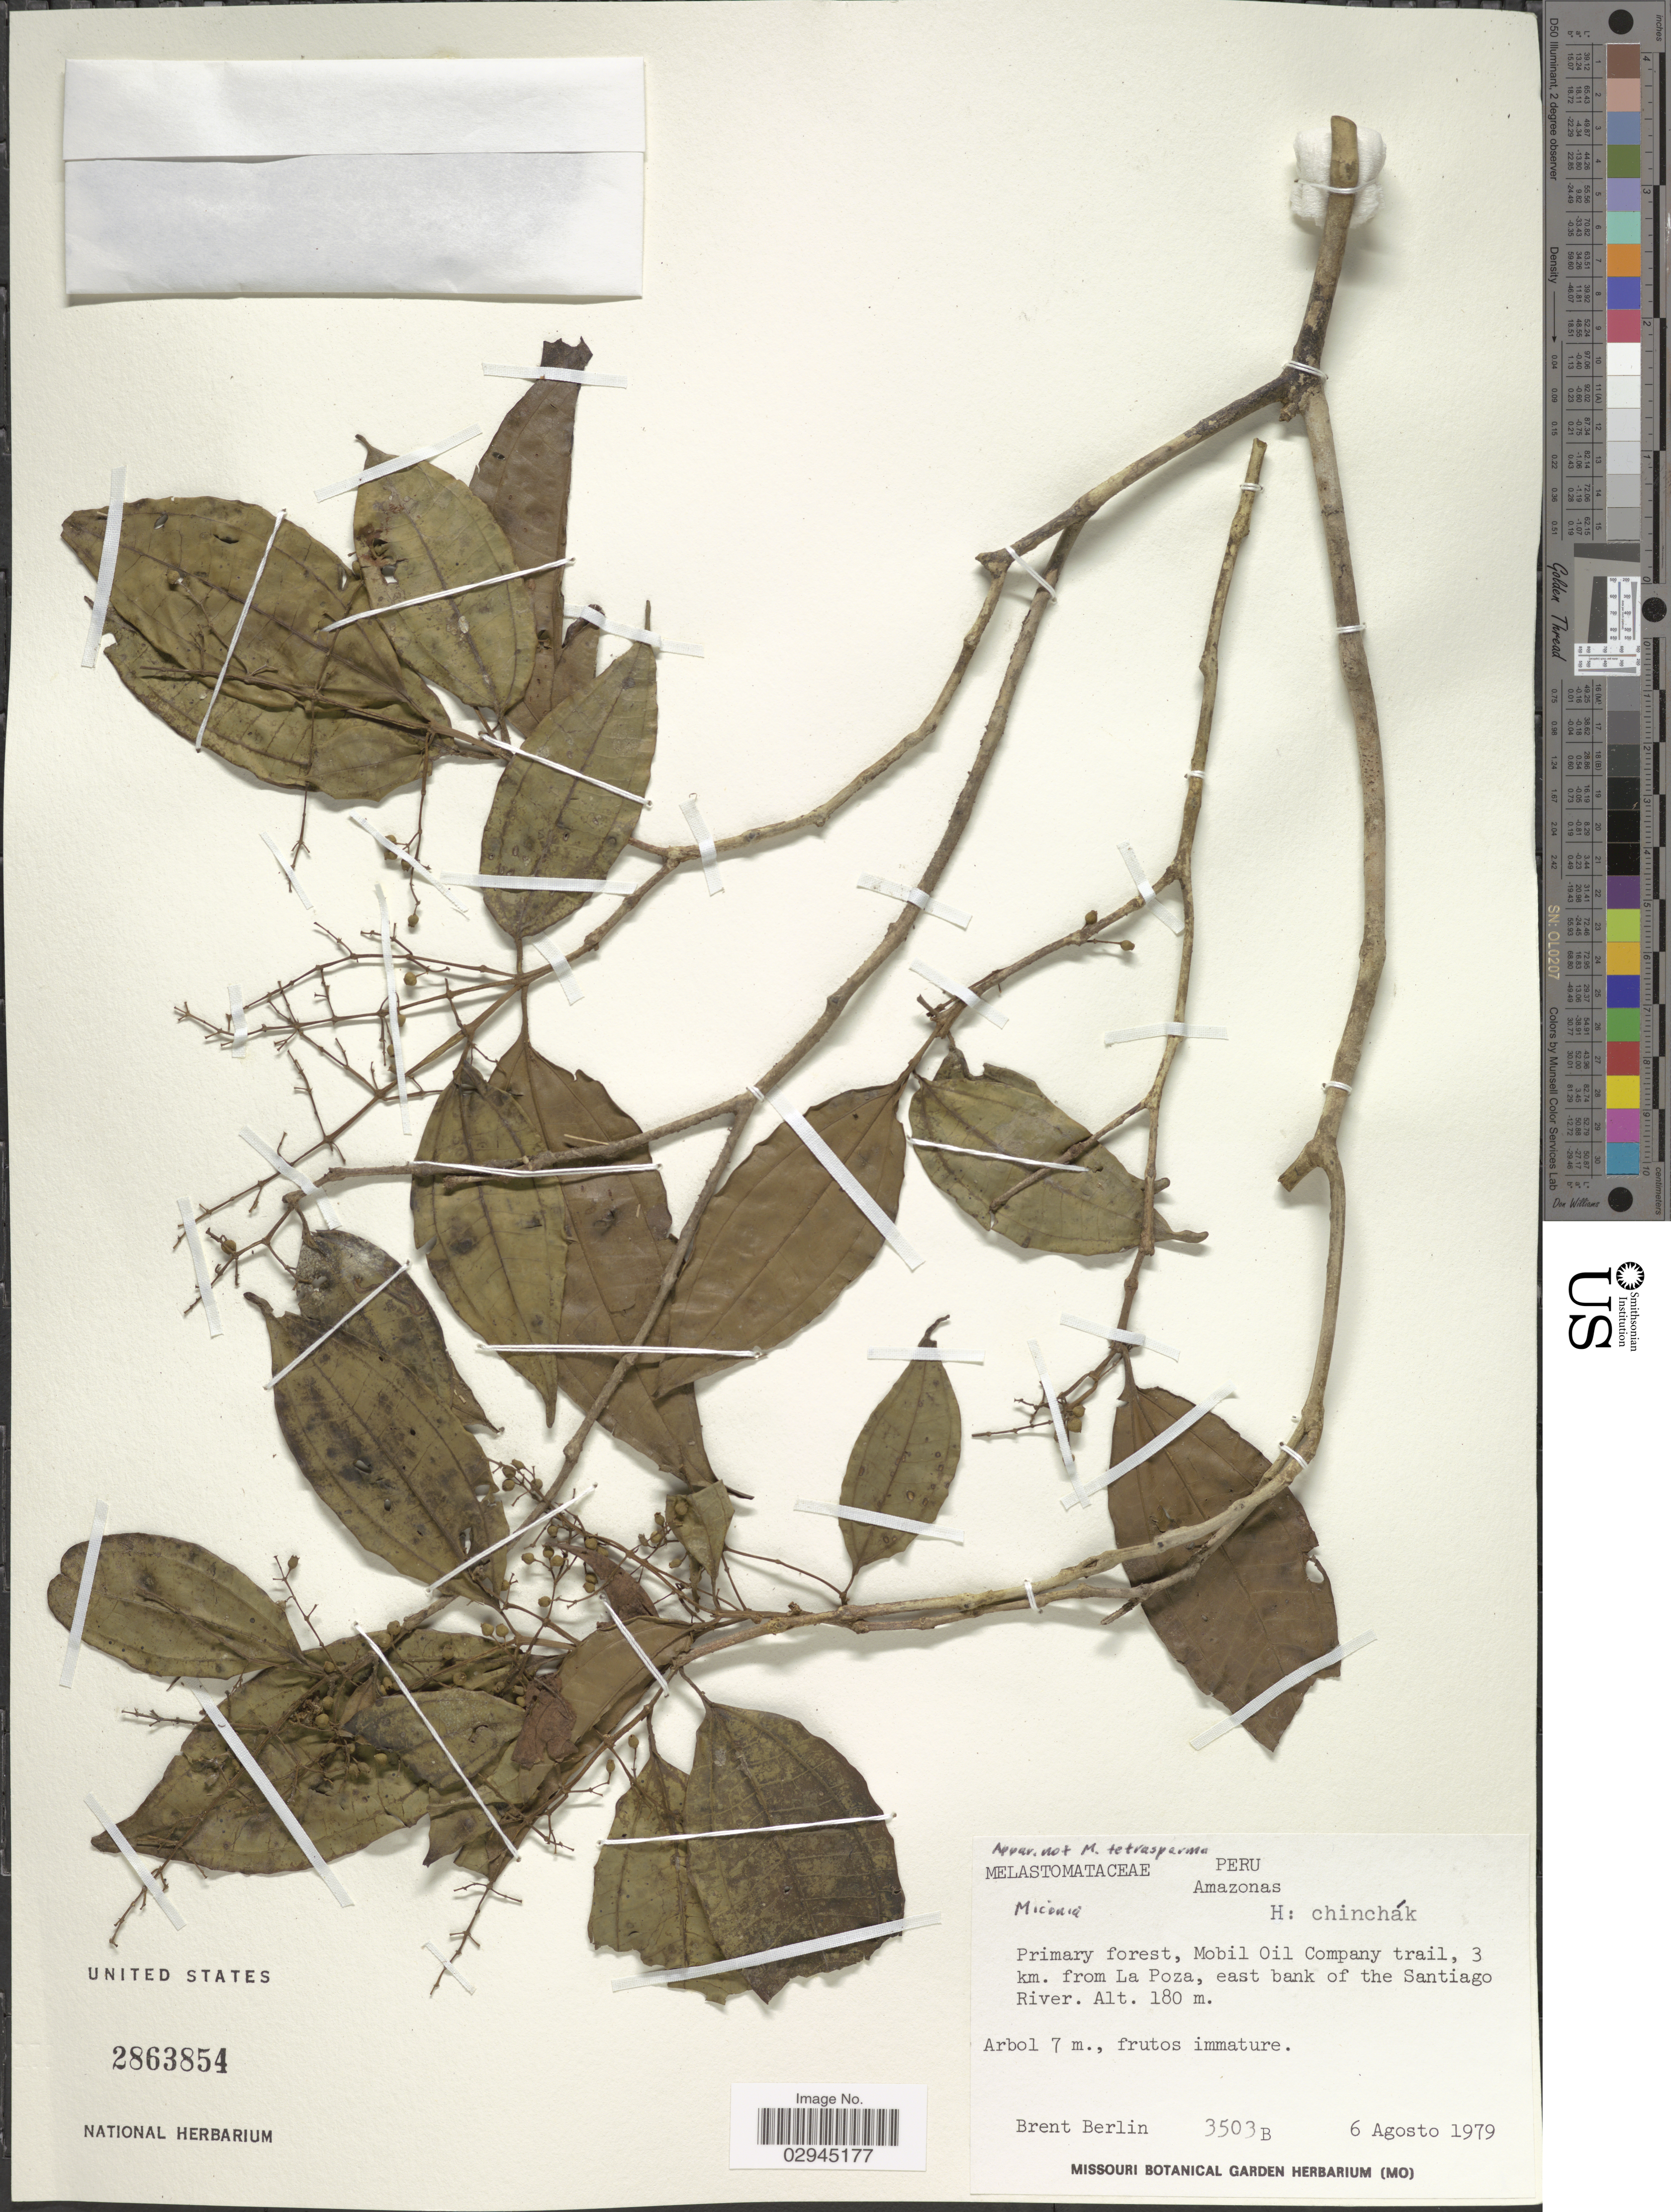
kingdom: Plantae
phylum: Tracheophyta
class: Magnoliopsida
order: Myrtales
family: Melastomataceae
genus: Miconia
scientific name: Miconia sp.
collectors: B. Berlin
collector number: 3503B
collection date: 1979-08-06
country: Peru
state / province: Amazonas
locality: Primary forest, Mobil Oil Company trail, 3 km. from La Poza, east bank of the Santiago River.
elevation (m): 180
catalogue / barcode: US 2863854